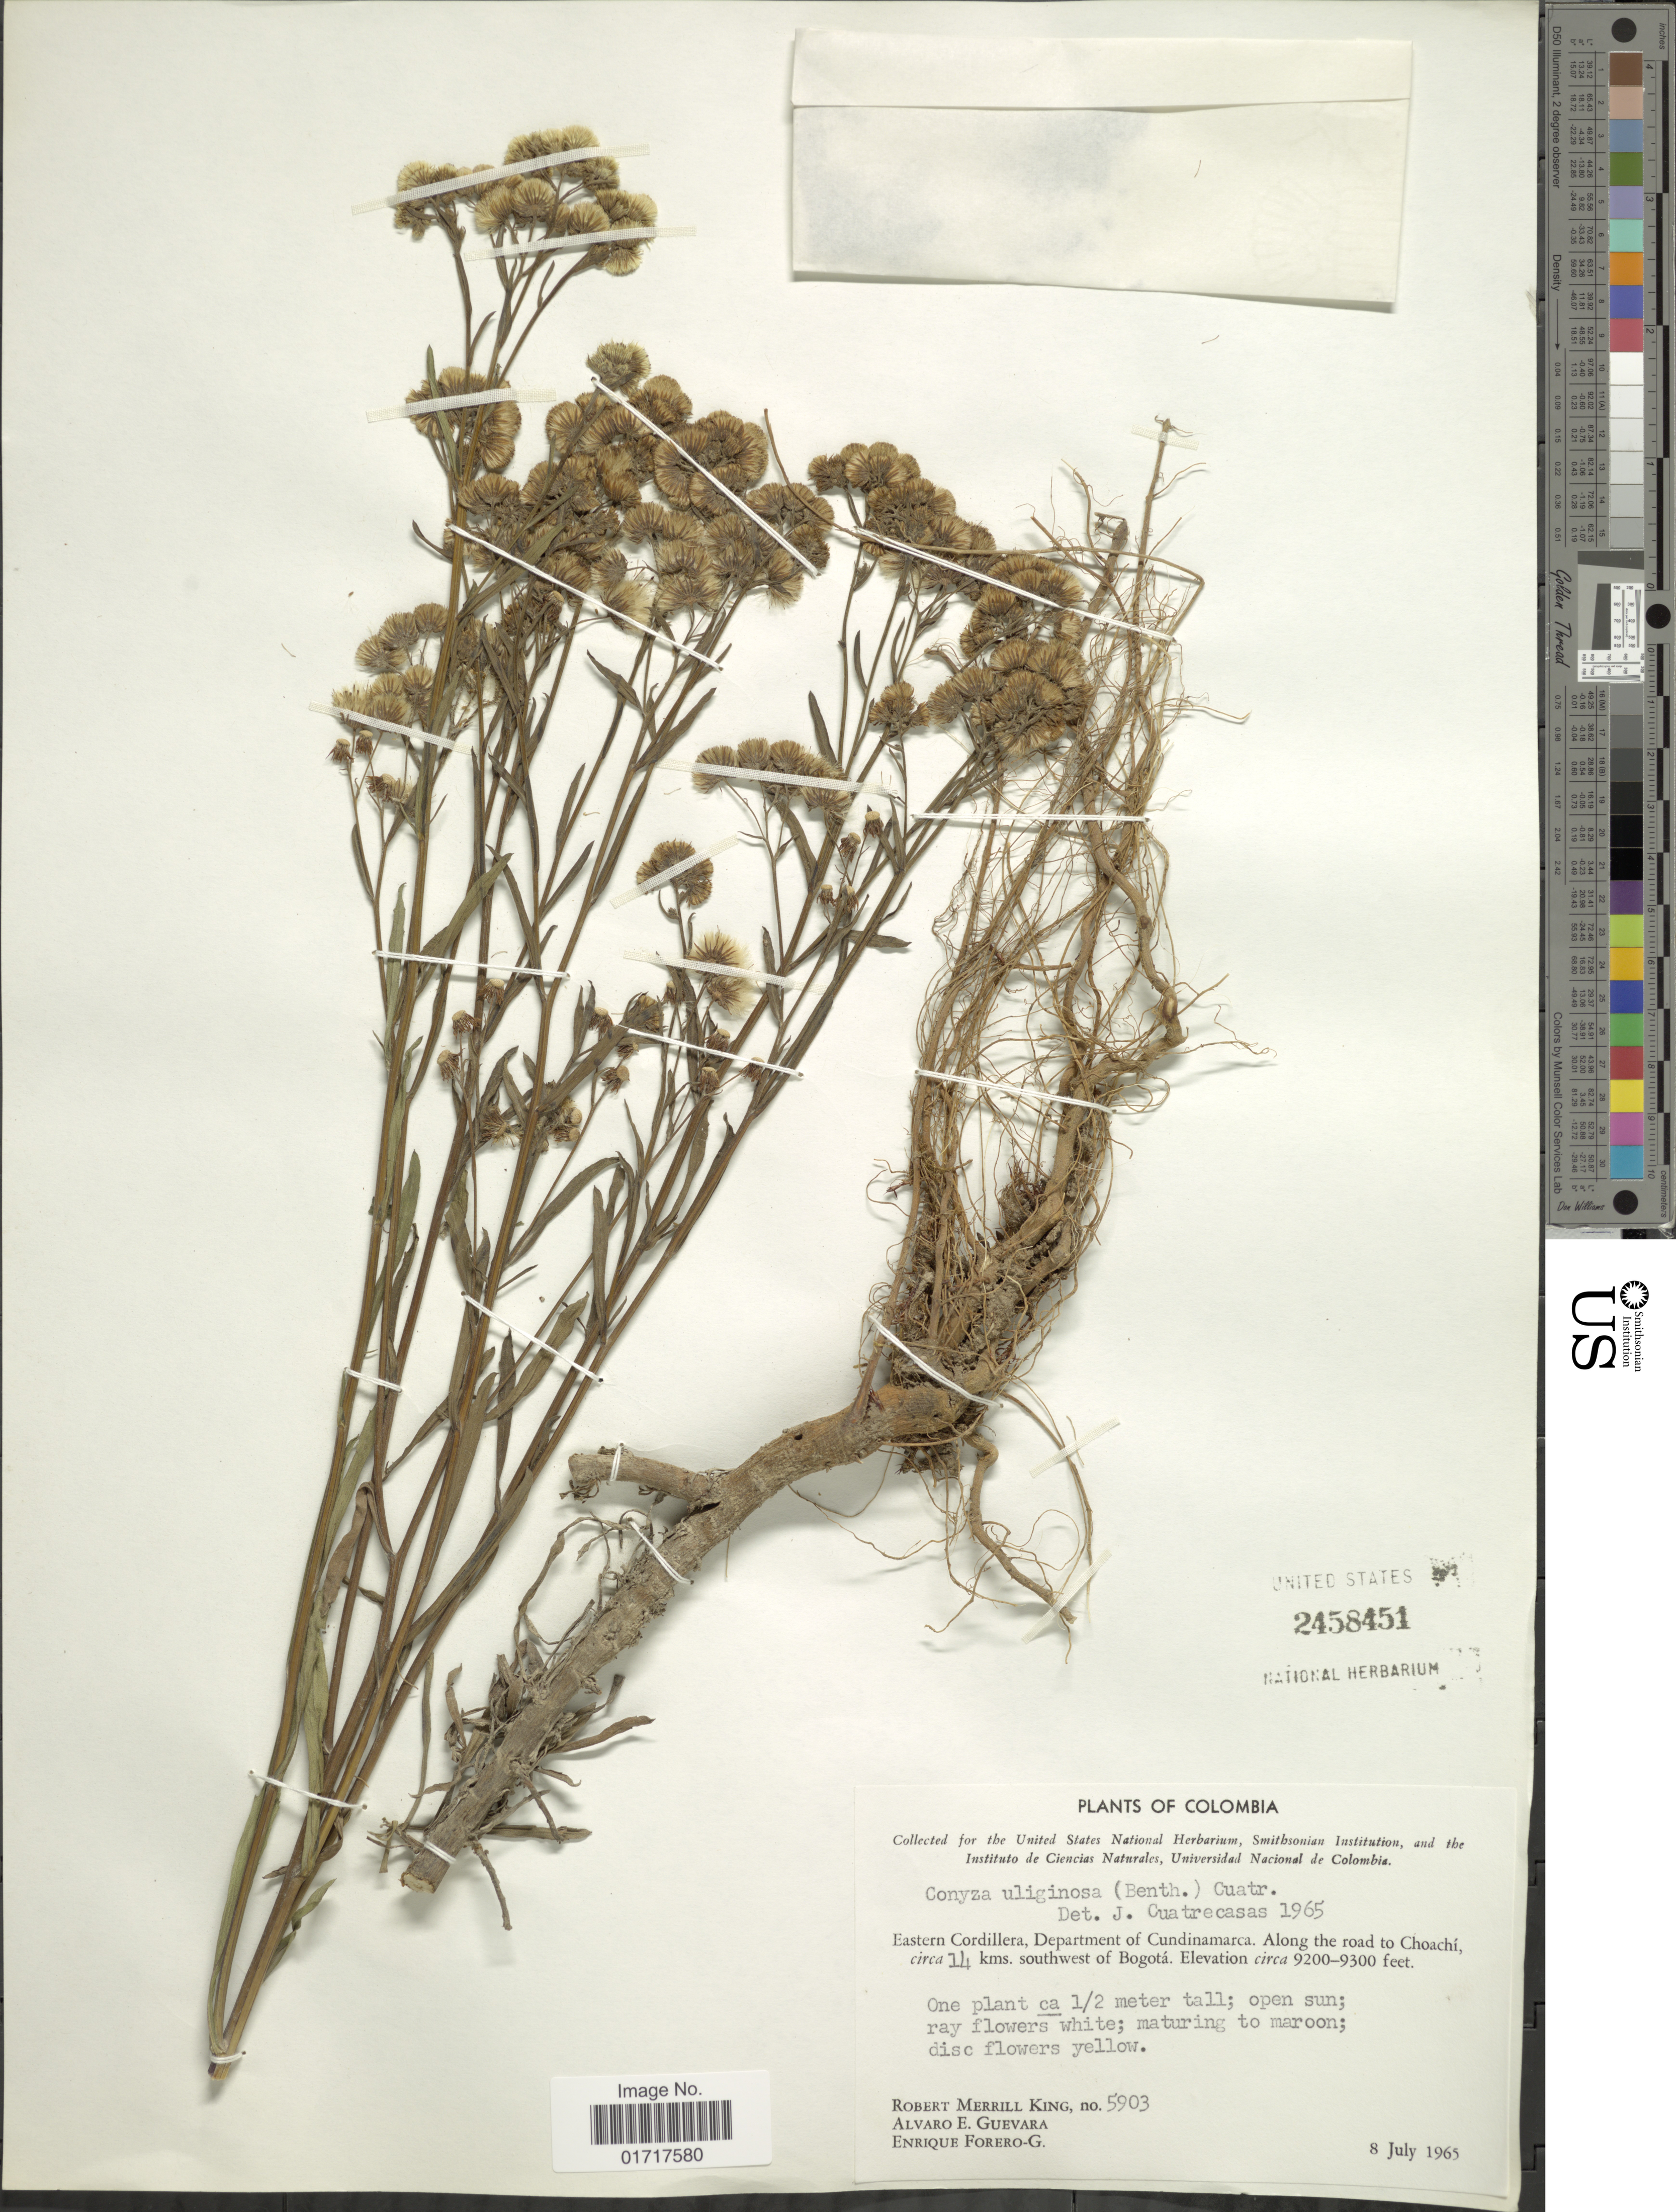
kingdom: Plantae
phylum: Tracheophyta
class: Magnoliopsida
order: Asterales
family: Asteraceae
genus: Conyza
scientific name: Conyza uliginosa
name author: (Benth.) Cuatrec.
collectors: R. M. King, A. E. Guevara & E. Forero G.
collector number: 5903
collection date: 1965-07-08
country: Colombia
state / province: Cundinamarca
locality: Eastern Cordillera. Department of Cundinamarca. Along the road to Coachi, circa 14 kms. southwest of Bogota.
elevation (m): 9200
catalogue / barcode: US 2458451